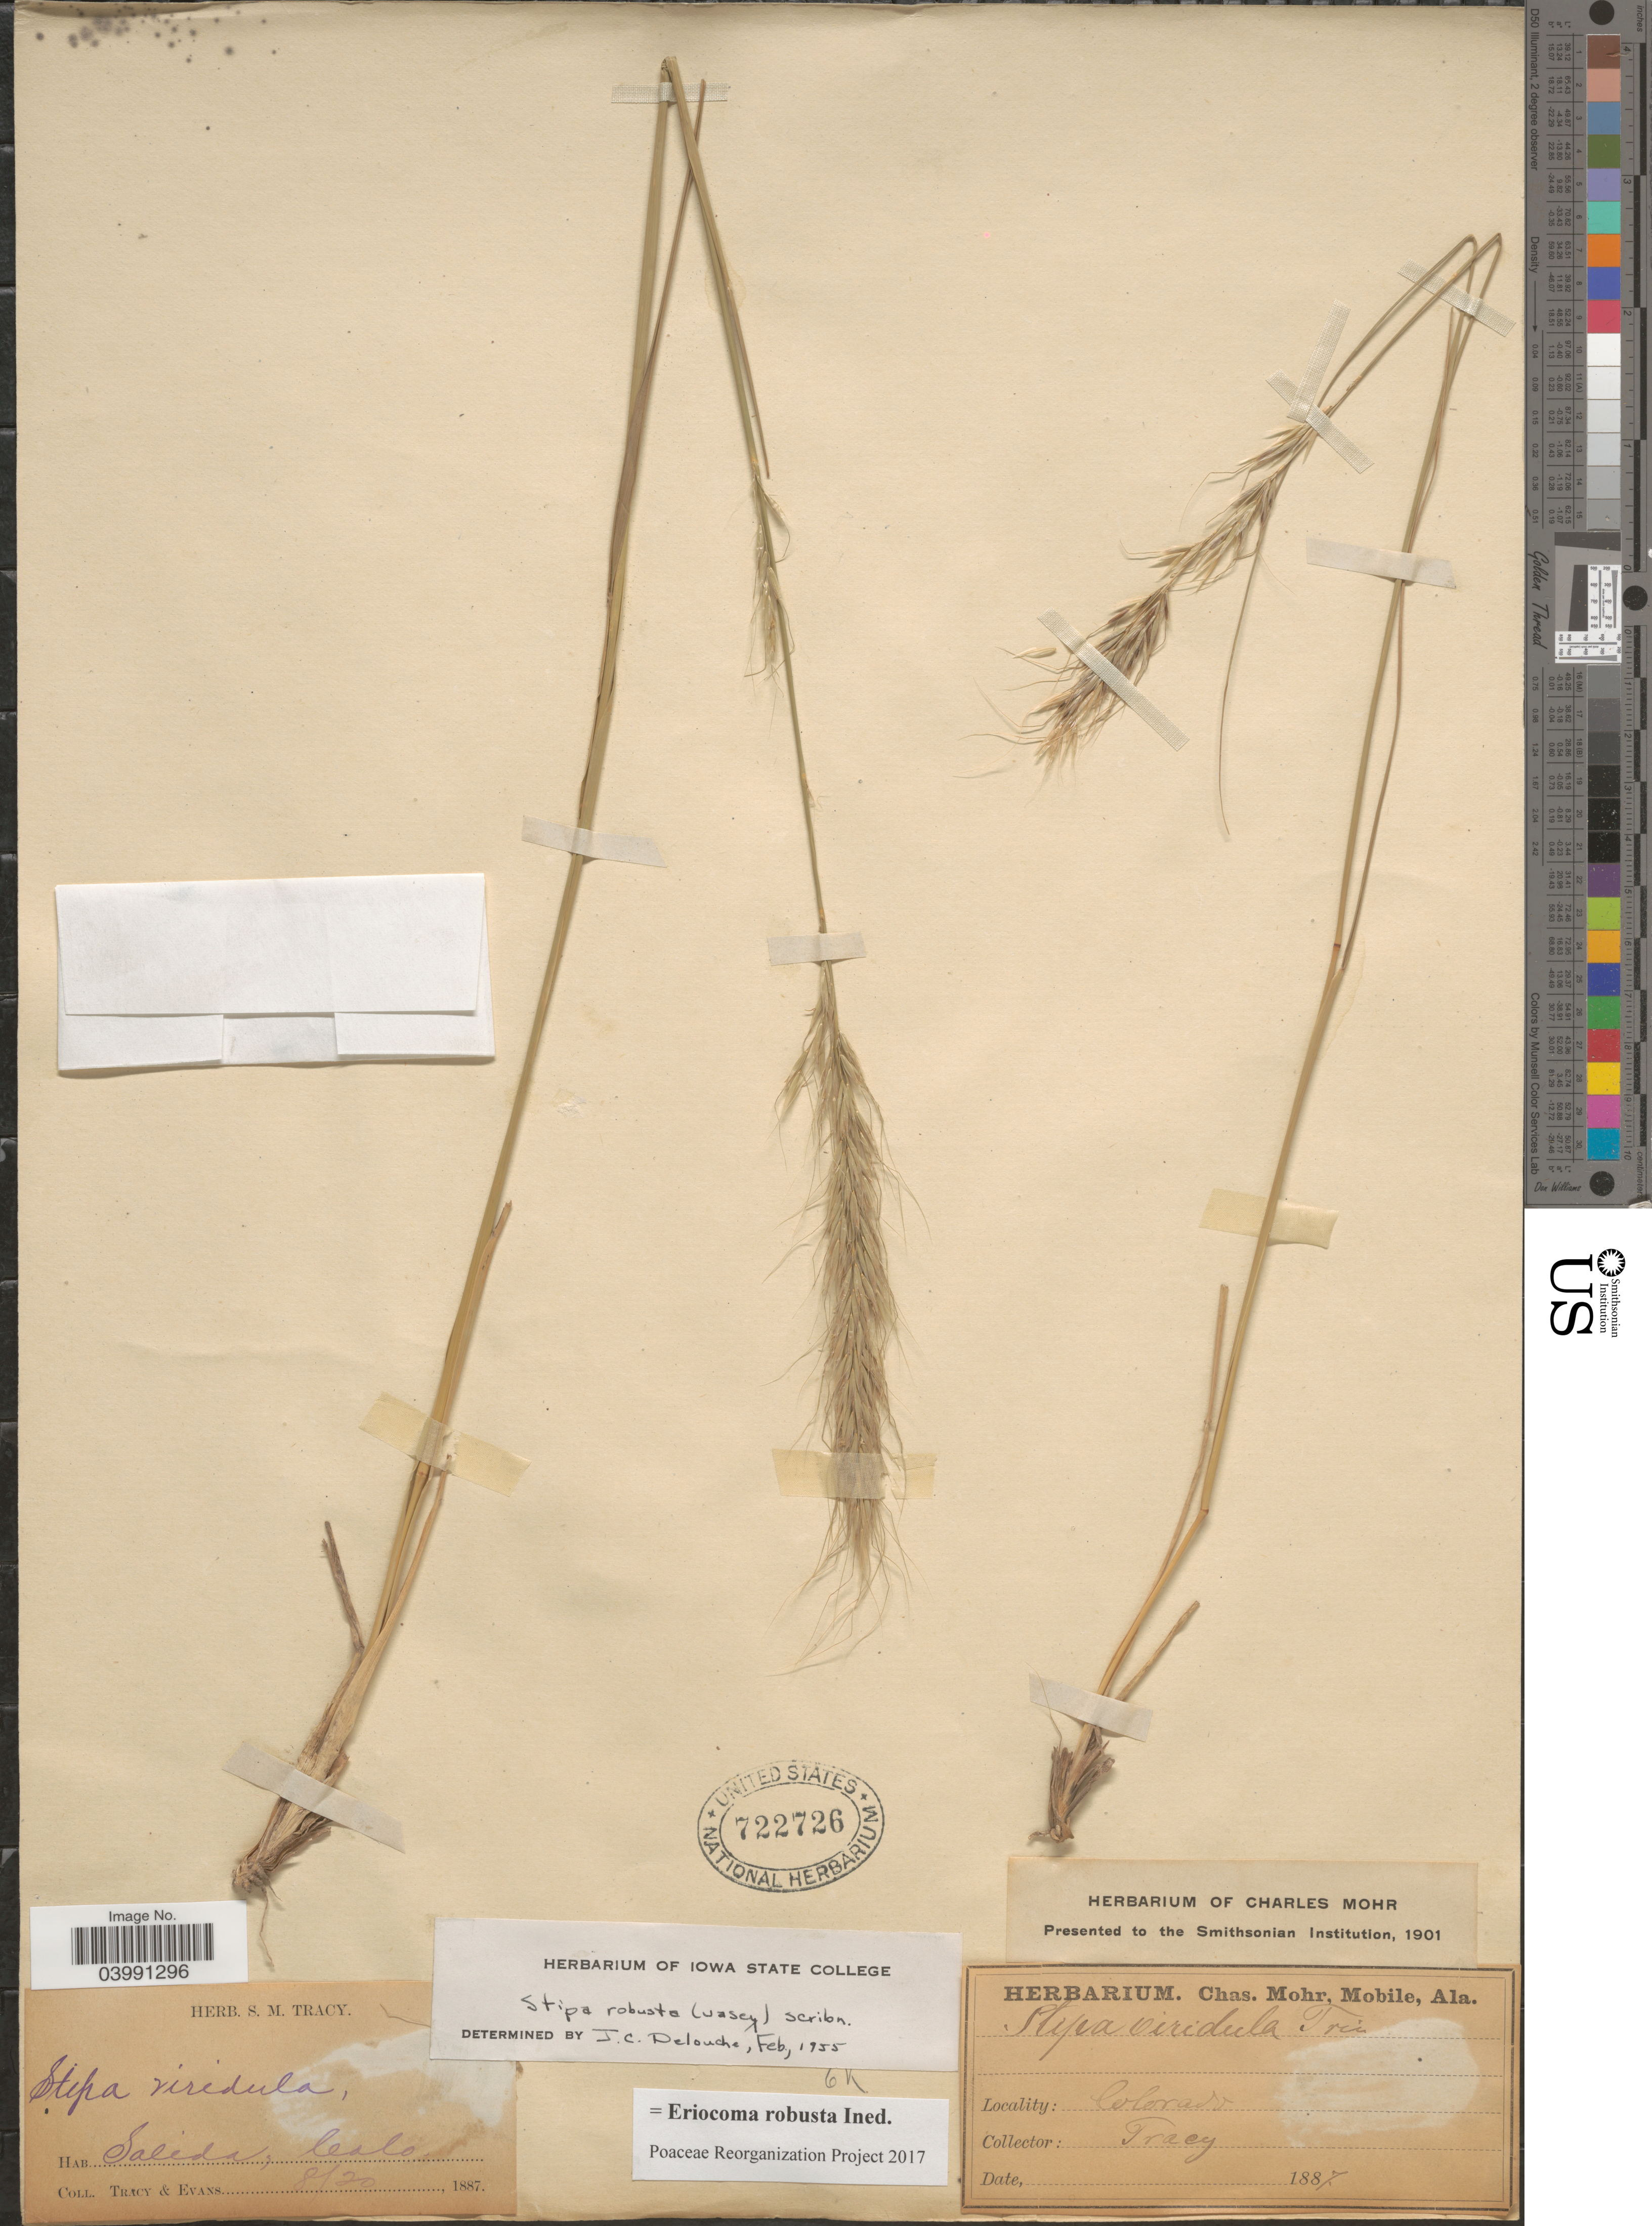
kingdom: Plantae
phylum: Tracheophyta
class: Liliopsida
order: Poales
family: Poaceae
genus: Eriocoma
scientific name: Eriocoma robusta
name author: (Vasey) Romasch.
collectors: S. M. Tracy & -- Evans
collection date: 1887-08-20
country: United States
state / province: Colorado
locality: Salida.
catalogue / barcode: US 722726